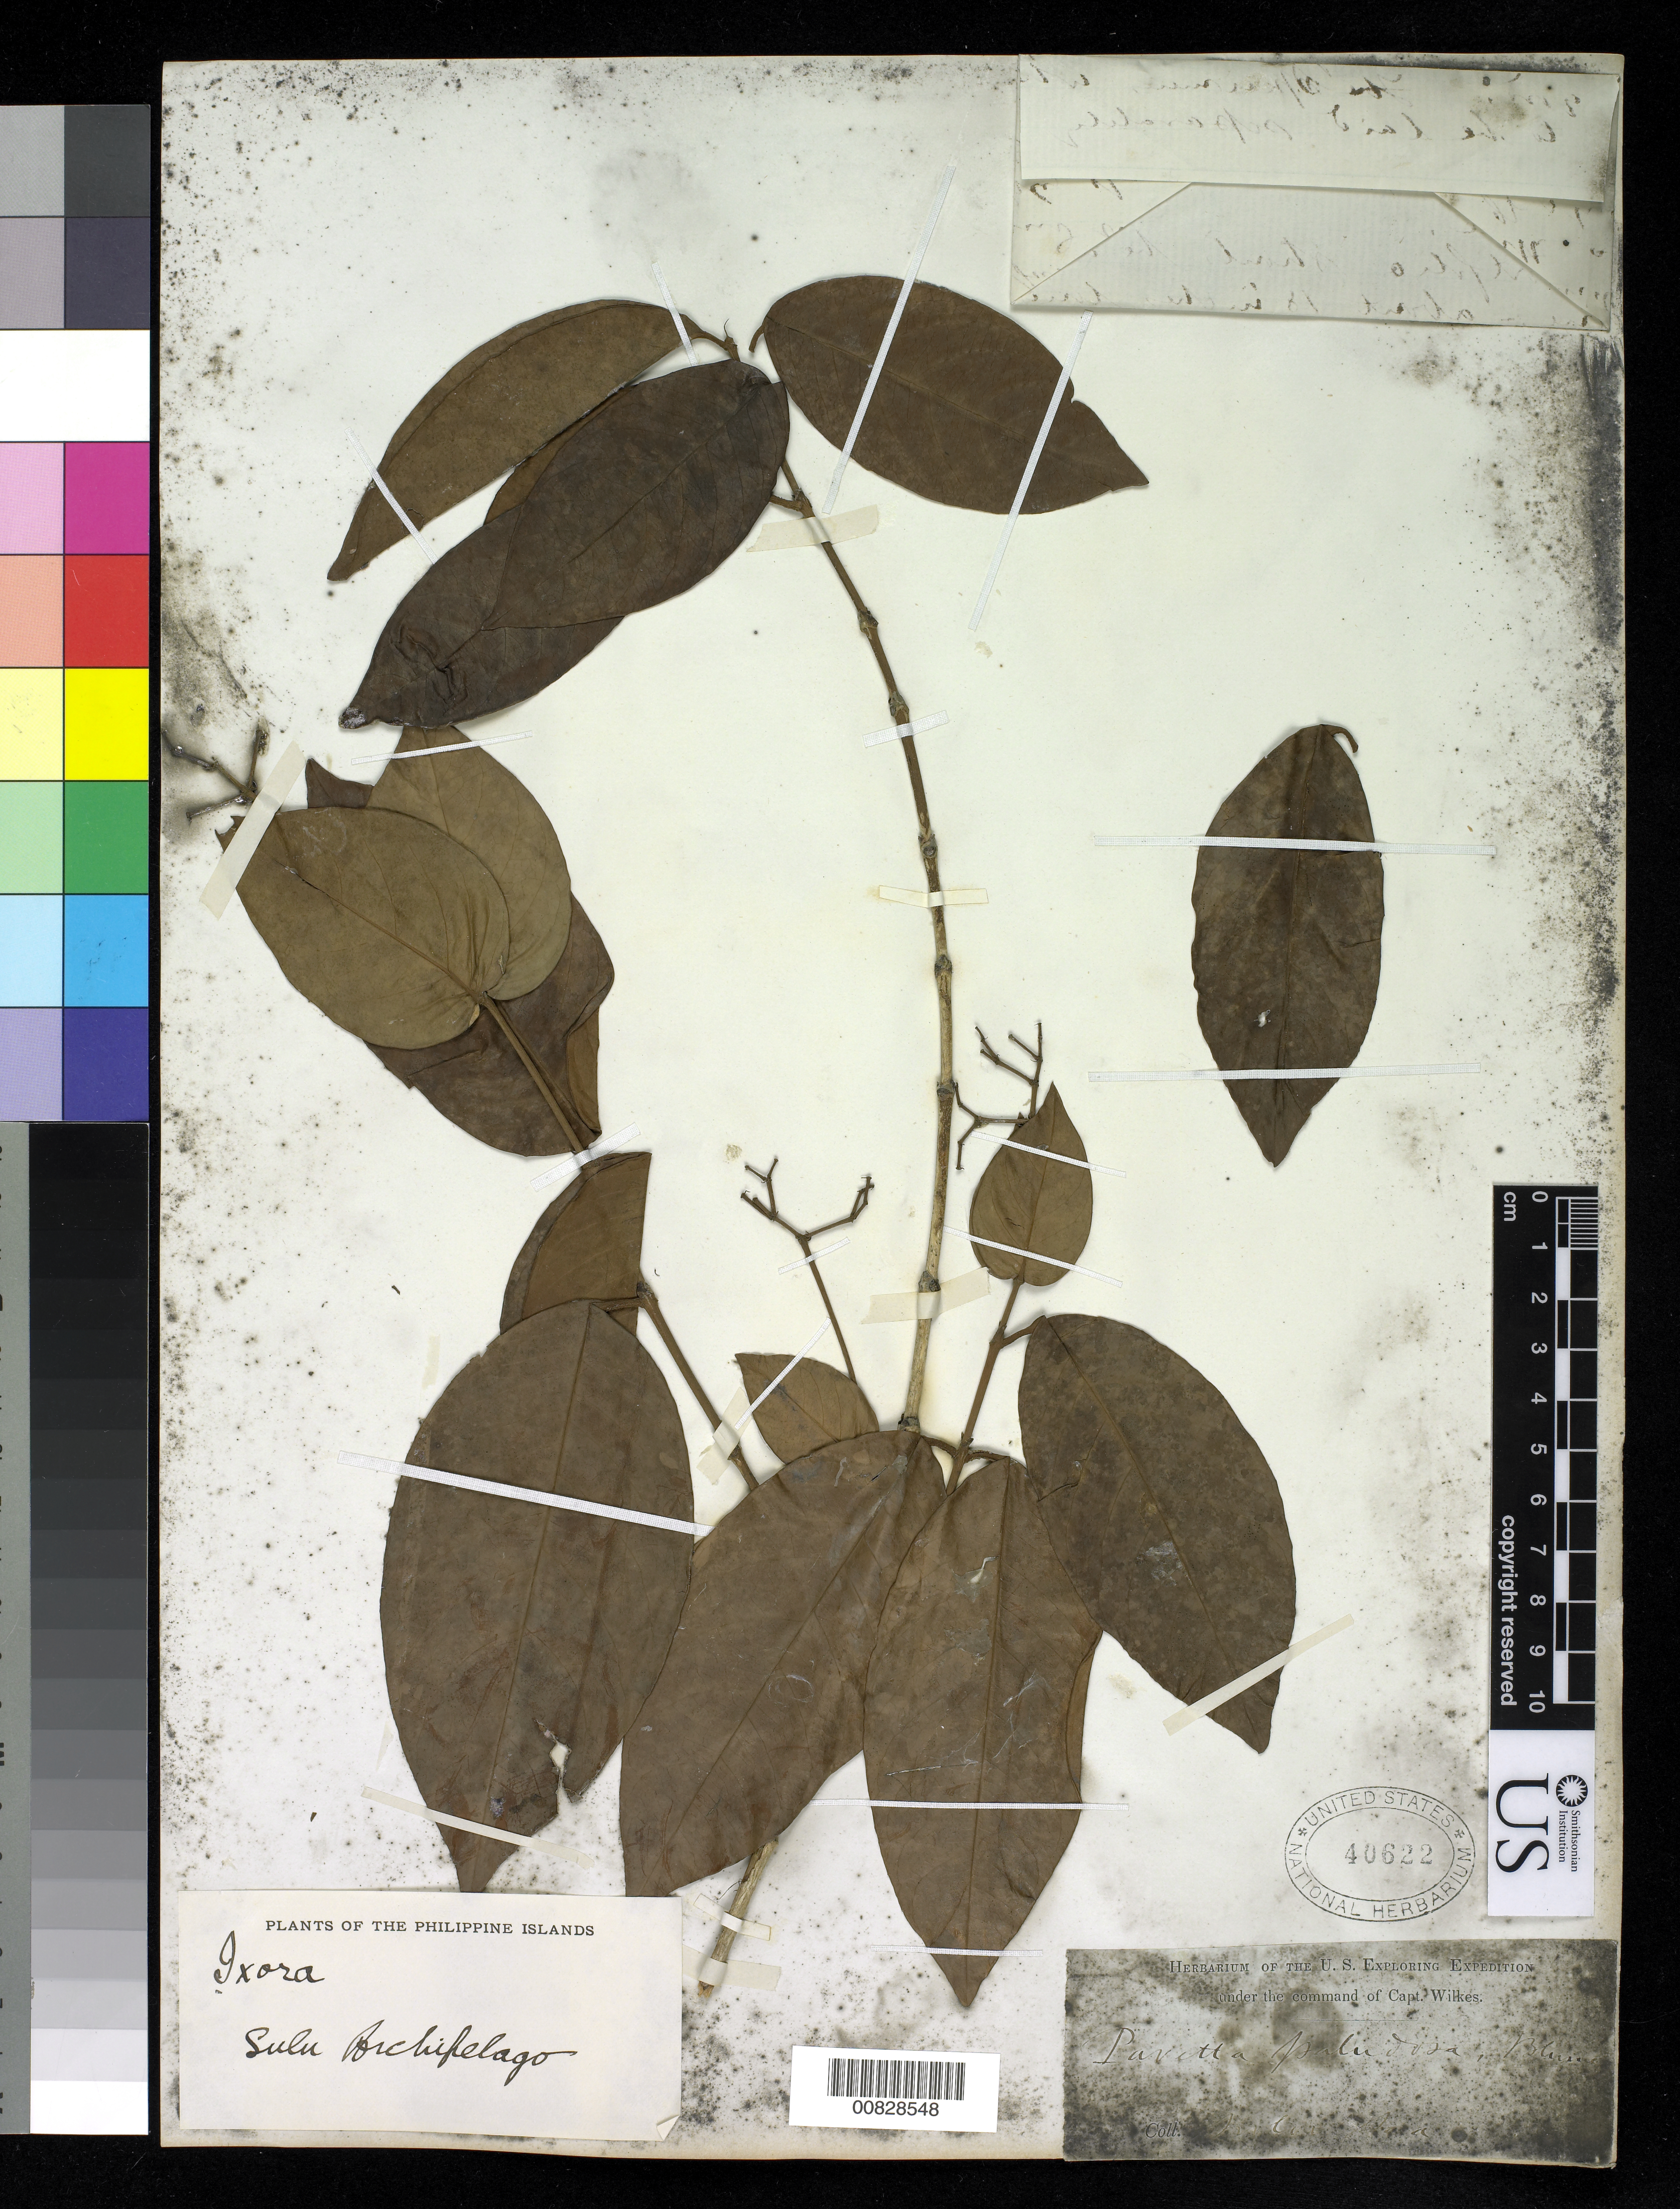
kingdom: Plantae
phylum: Tracheophyta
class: Magnoliopsida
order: Gentianales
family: Rubiaceae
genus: Ixora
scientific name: Ixora cumingiana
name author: S. Vidal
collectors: Wilkes Explor. Exped.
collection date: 1838/1842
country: Philippines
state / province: Muslim Mindanao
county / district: Sulu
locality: Sooloo Sea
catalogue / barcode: US 40622